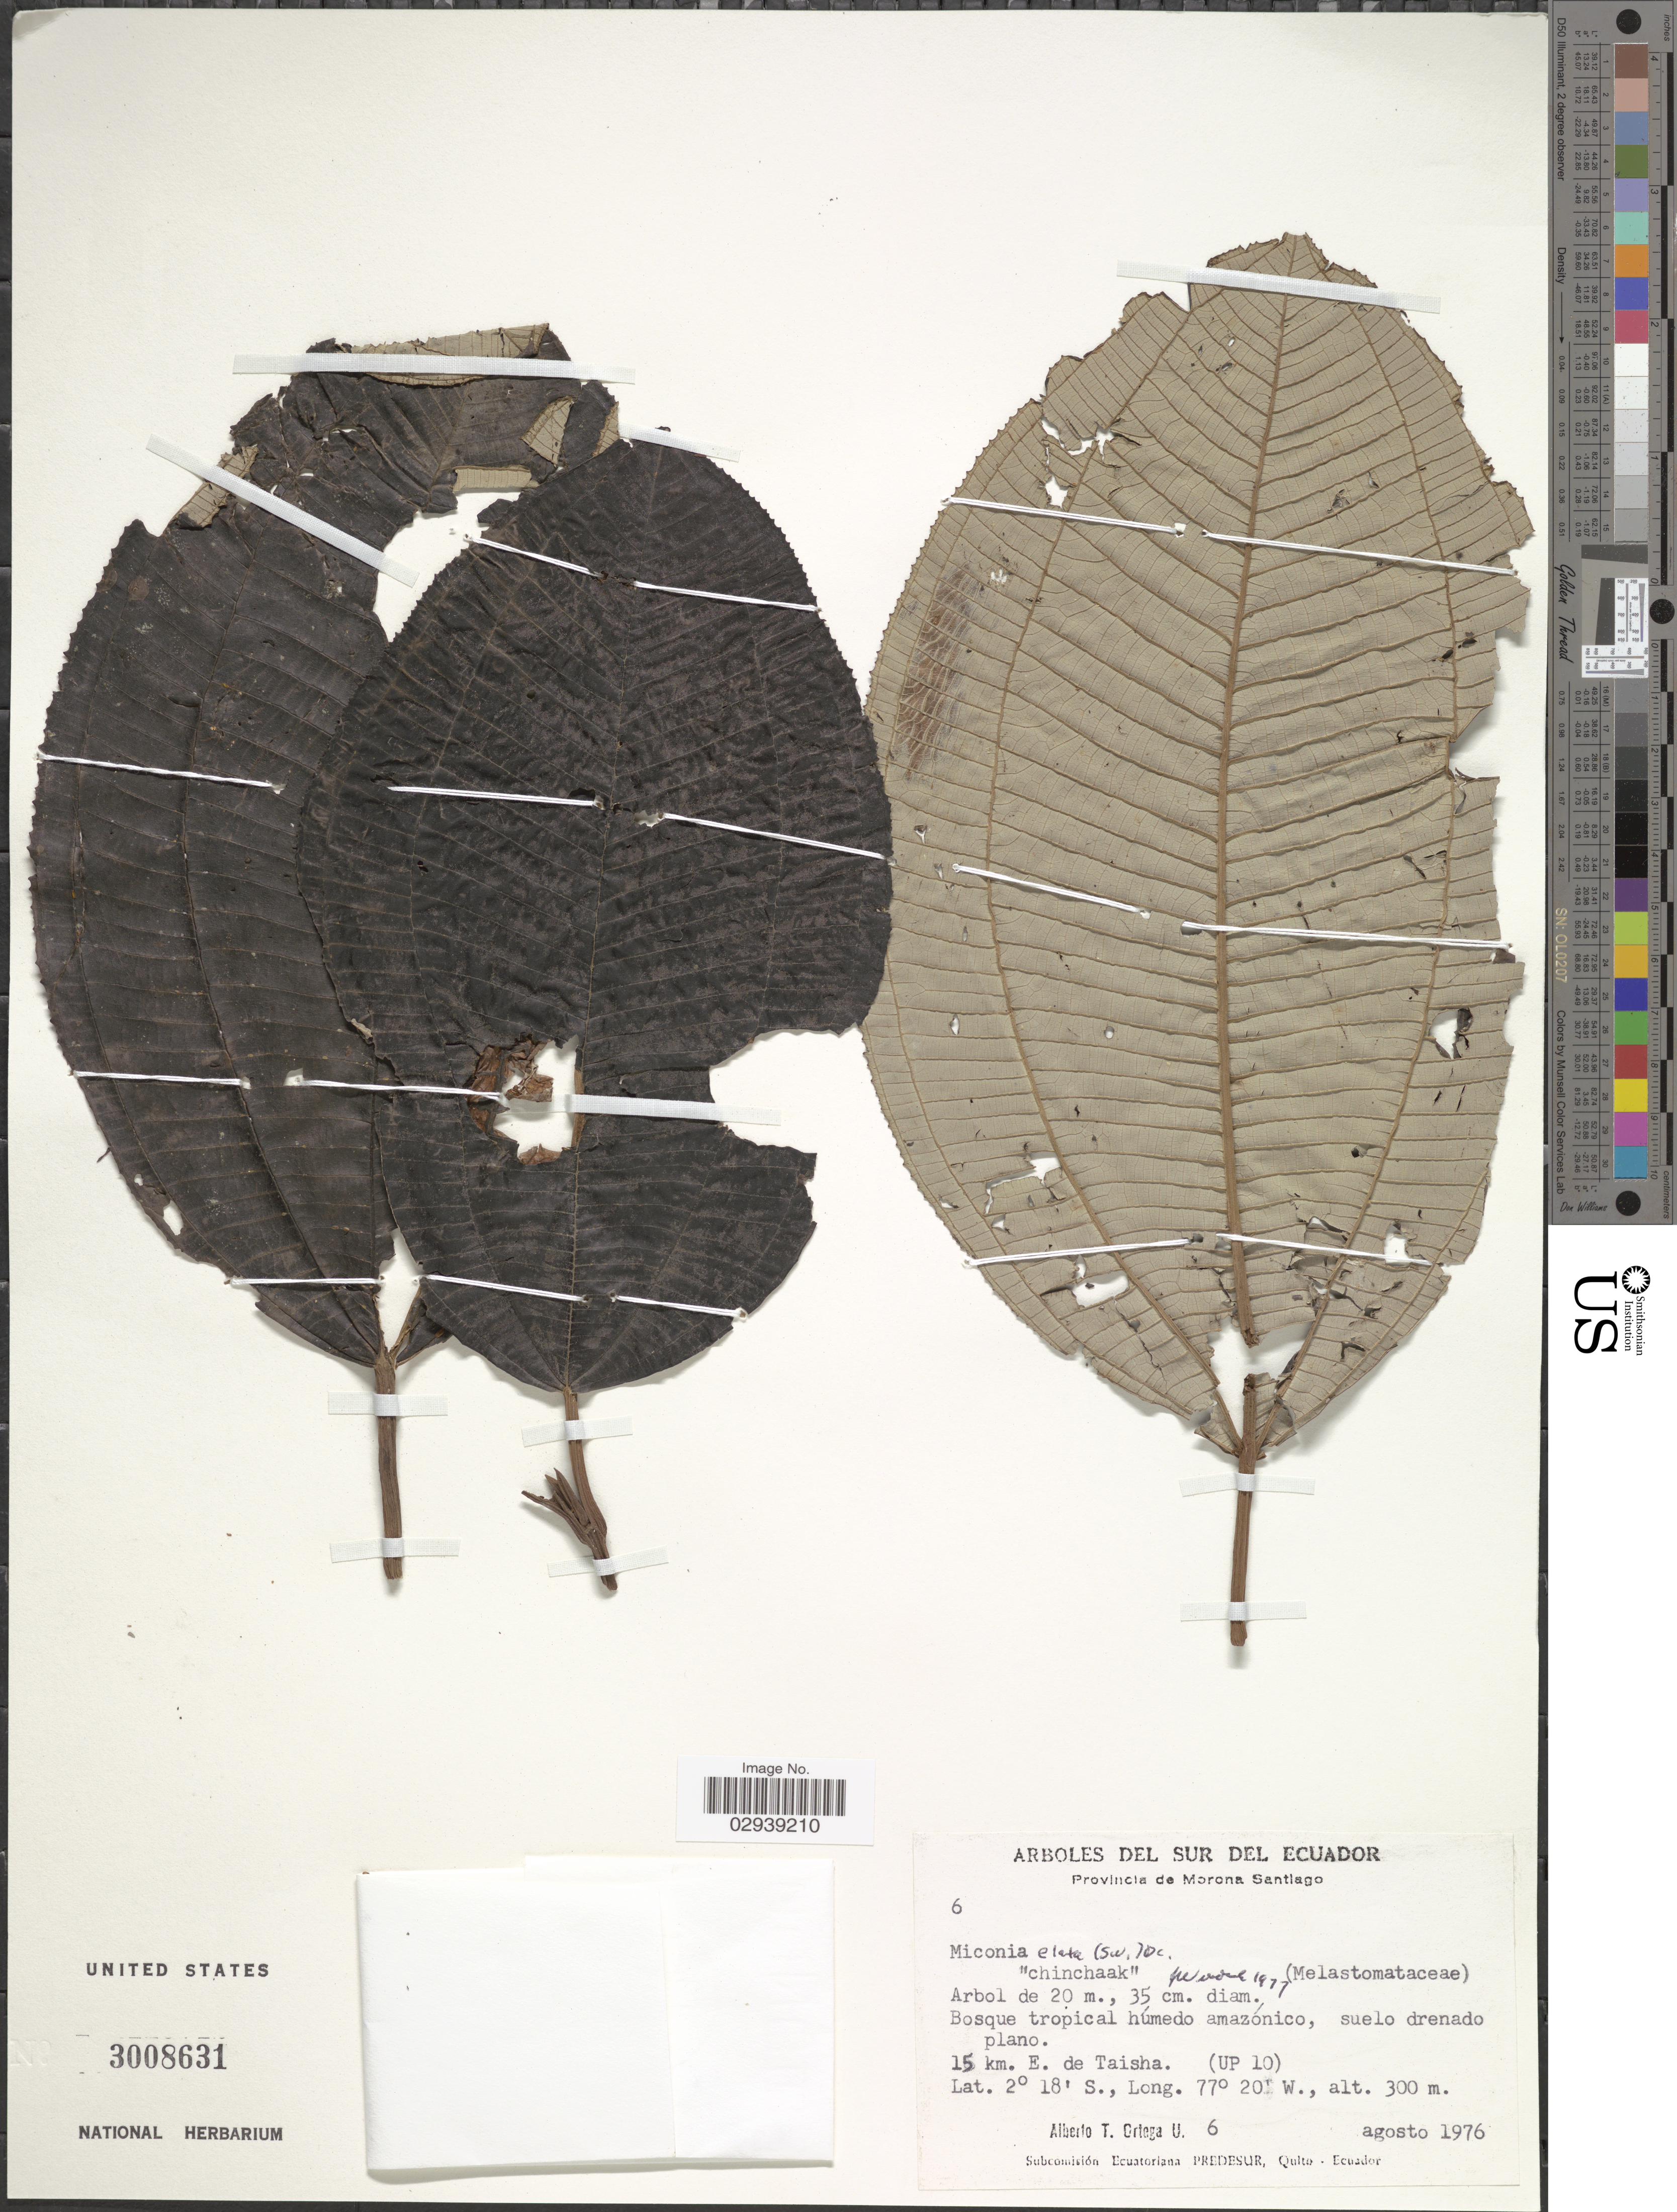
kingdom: Plantae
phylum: Tracheophyta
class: Magnoliopsida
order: Myrtales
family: Melastomataceae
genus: Miconia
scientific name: Miconia elata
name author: (Sw.) DC.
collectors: A. T. Ortega U.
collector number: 6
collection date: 1976-08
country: Ecuador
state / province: Morona-Santiago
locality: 15 km. E. de Taisha. (UP 10).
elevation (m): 300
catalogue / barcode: US 3008631